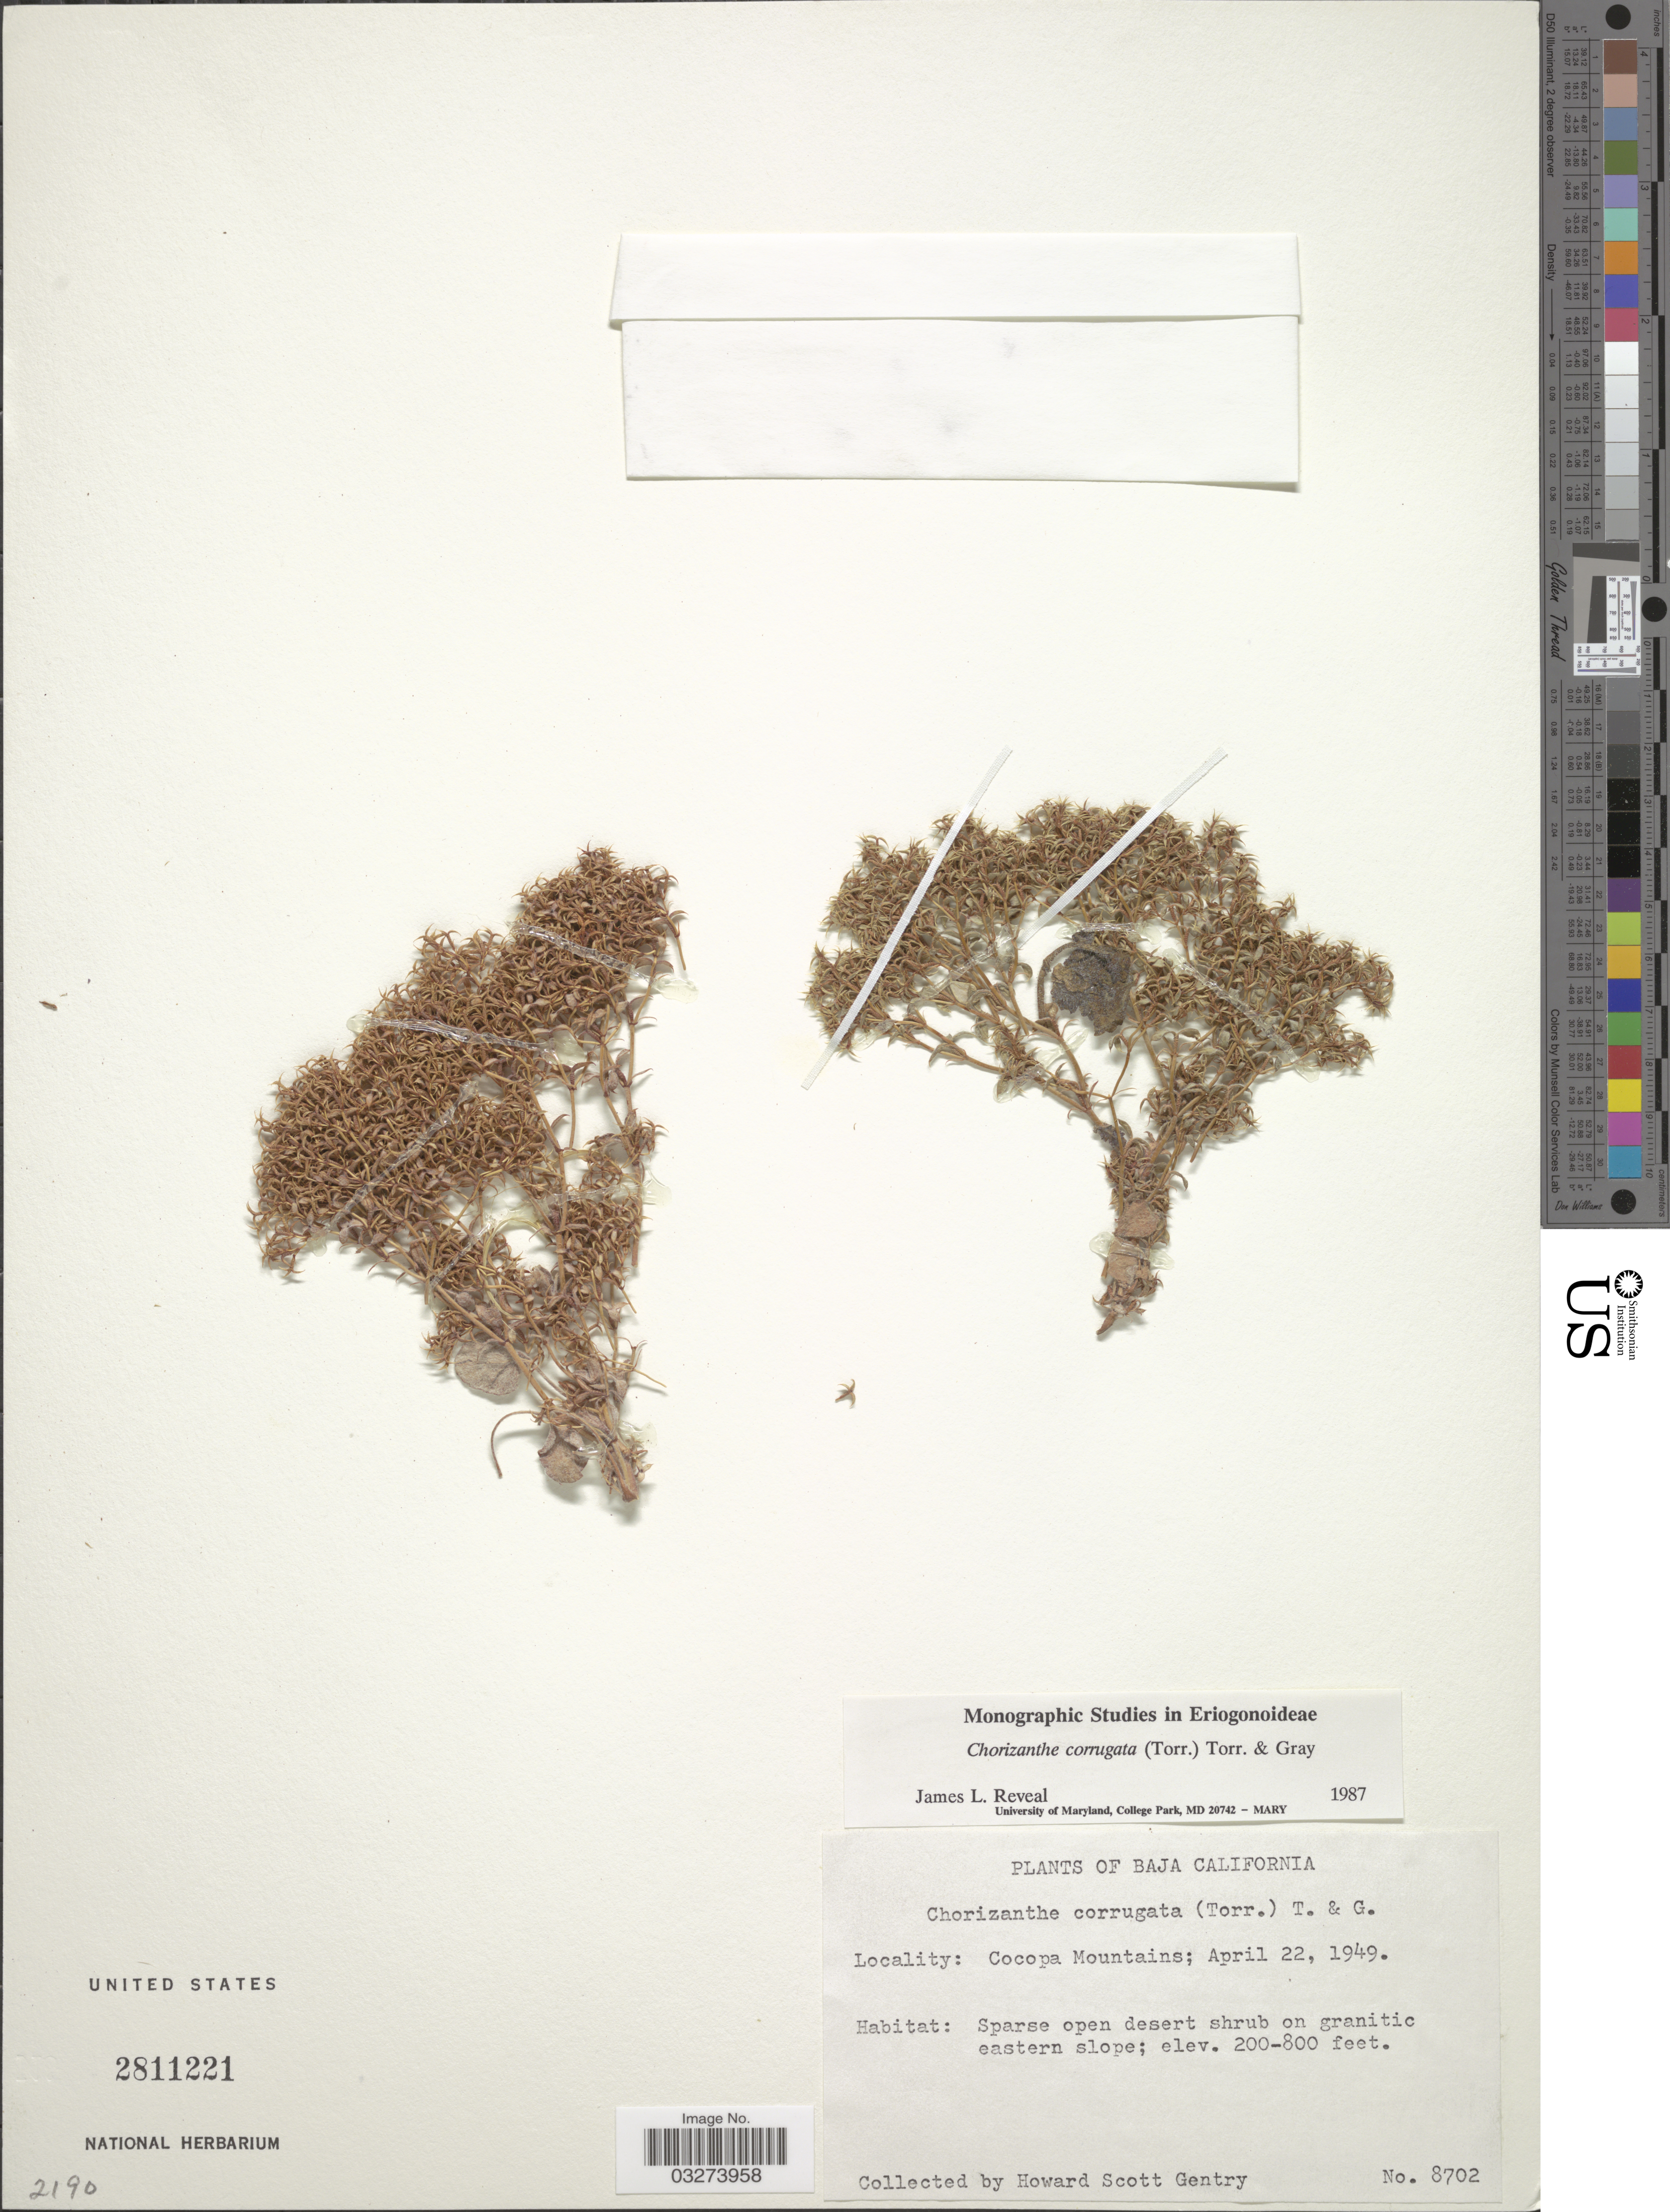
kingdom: Plantae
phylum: Tracheophyta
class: Magnoliopsida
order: Caryophyllales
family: Polygonaceae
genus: Chorizanthe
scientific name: Chorizanthe corrugata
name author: Torr. & A. Gray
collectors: H. S. Gentry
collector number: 8702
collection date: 1949-04-22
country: Mexico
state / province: Baja California Norte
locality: Cocopa Mountains.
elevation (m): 61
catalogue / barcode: US 2811221